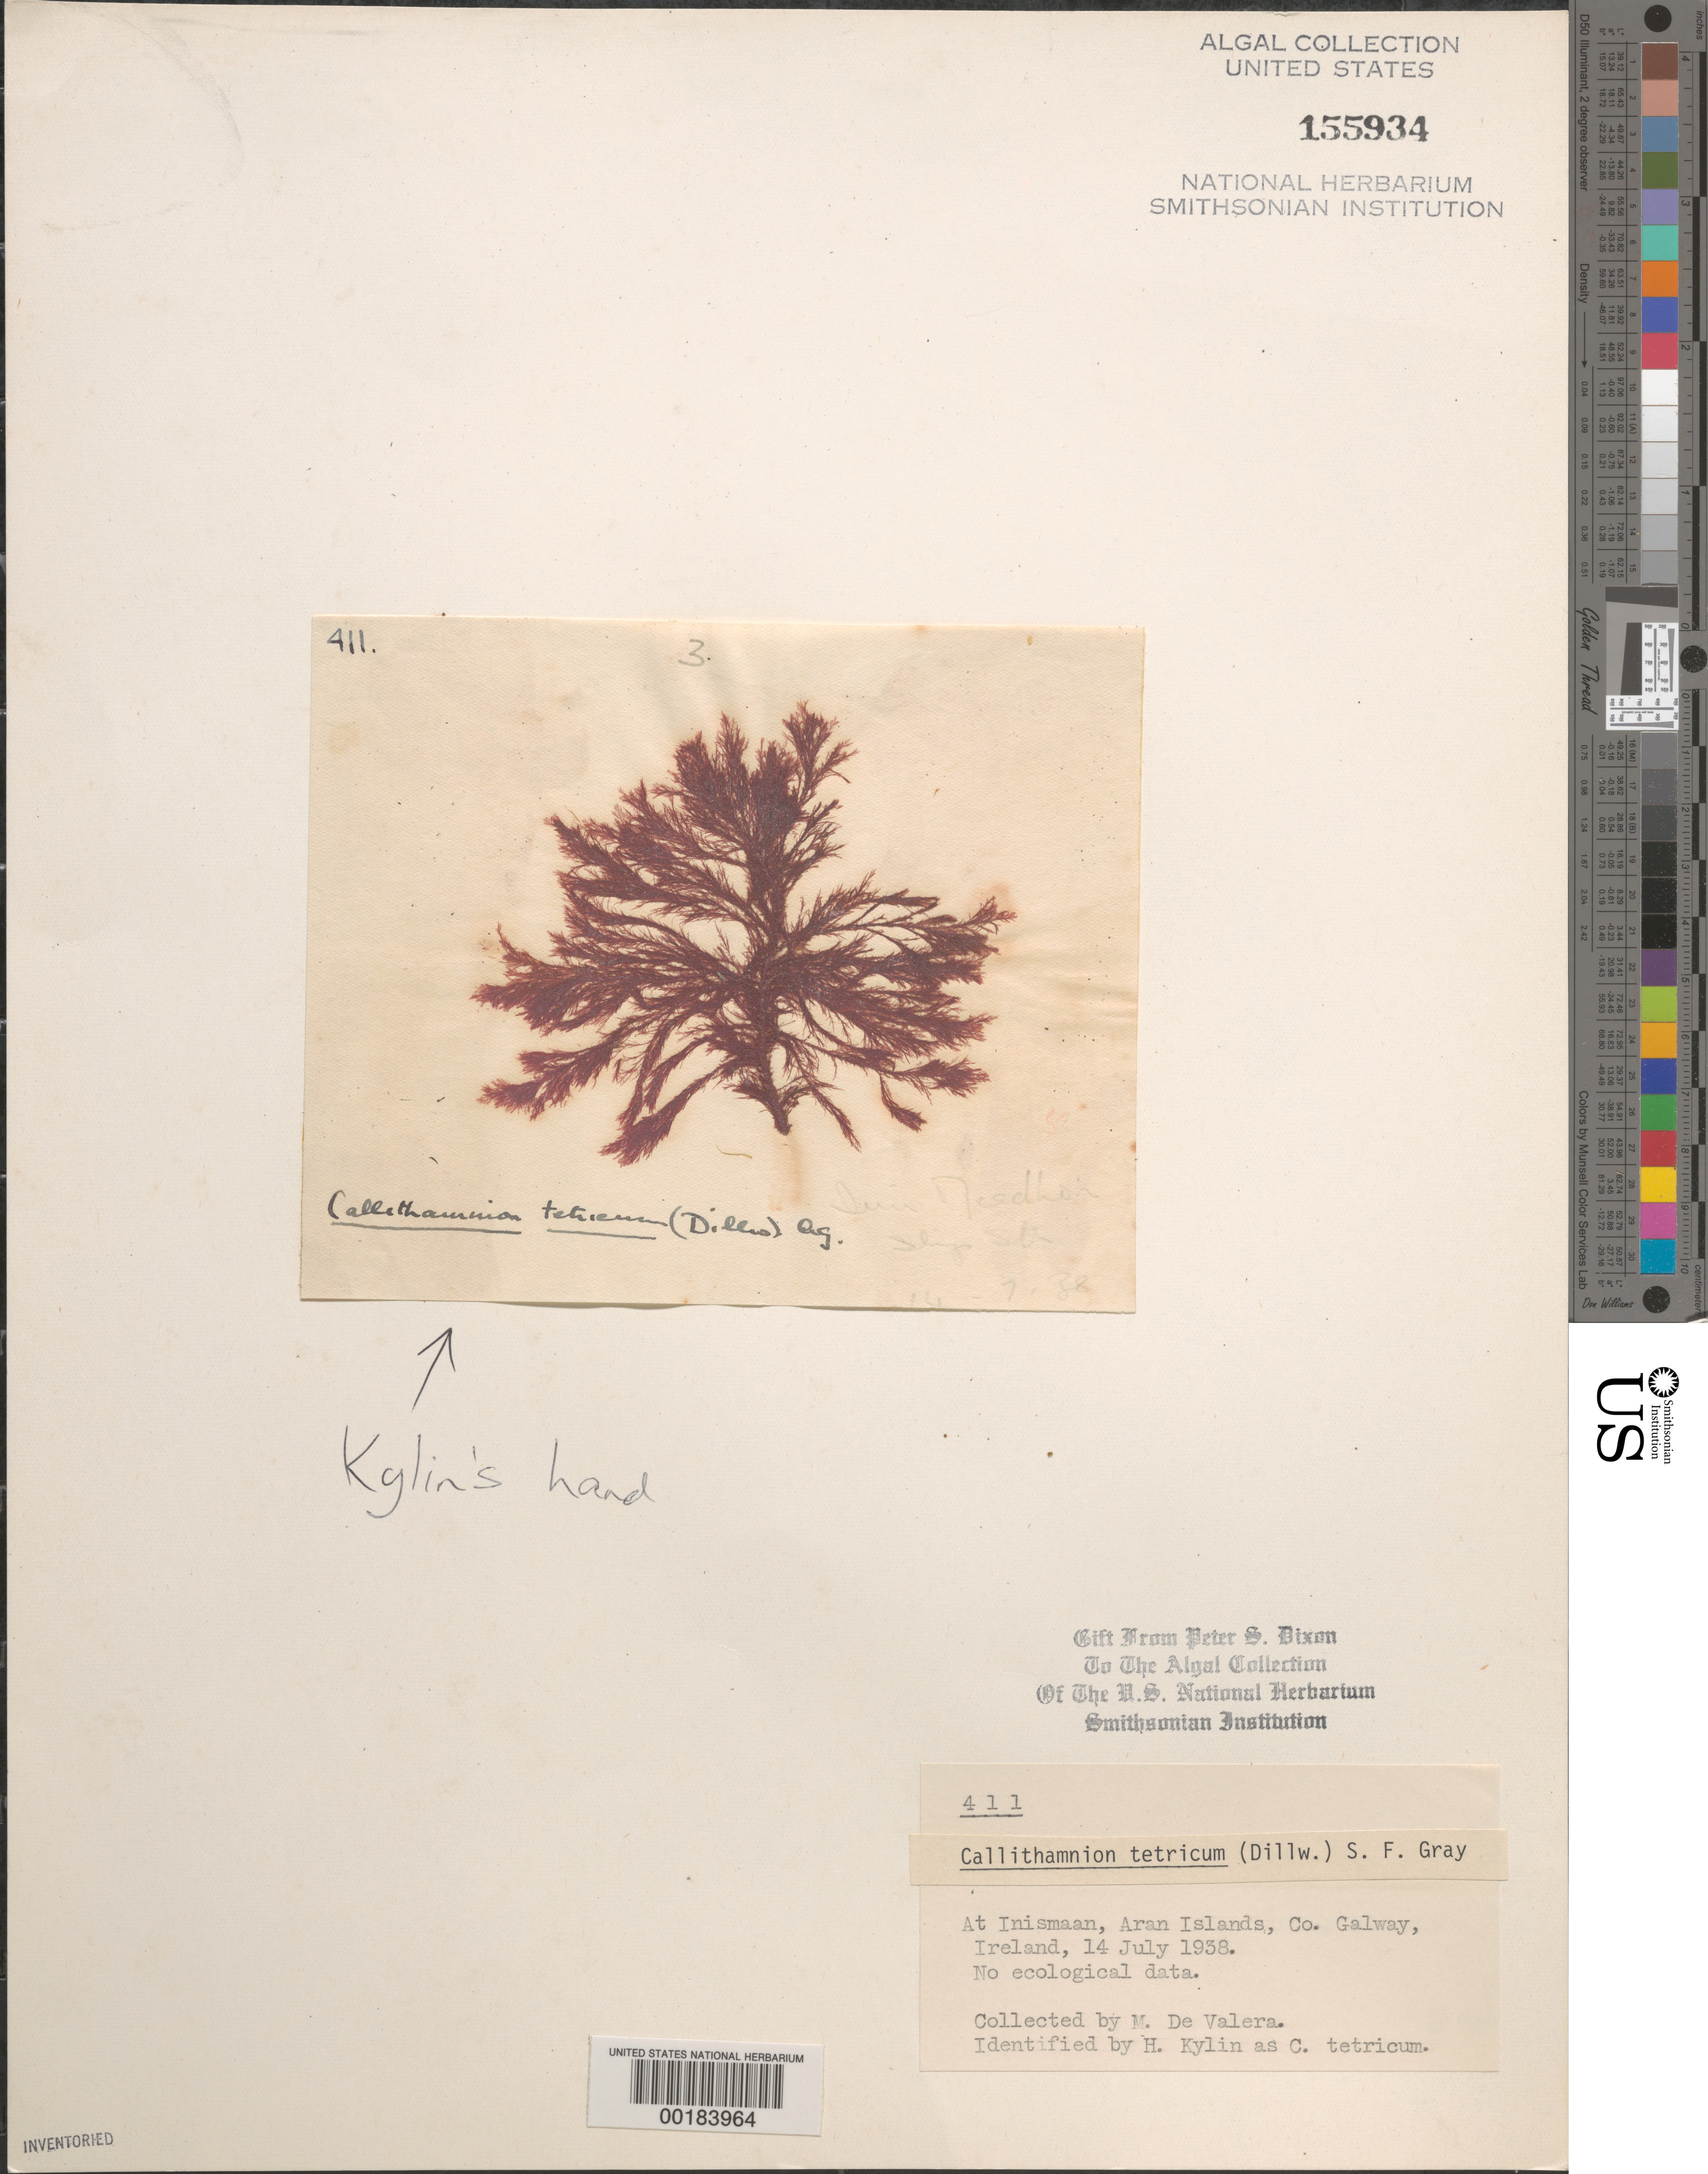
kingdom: Plantae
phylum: Rhodophyta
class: Florideophyceae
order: Ceramiales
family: Callithamniaceae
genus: Callithamnion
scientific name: Callithamnion tetricum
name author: (Dillwyn) S.F. Gray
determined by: Kylin, J. H.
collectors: M. De Valera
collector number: PSD 411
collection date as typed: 14 Jul 1938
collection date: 1938-07-14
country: Ireland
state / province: Connaught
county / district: Galway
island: Inishmaan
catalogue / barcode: US 155934